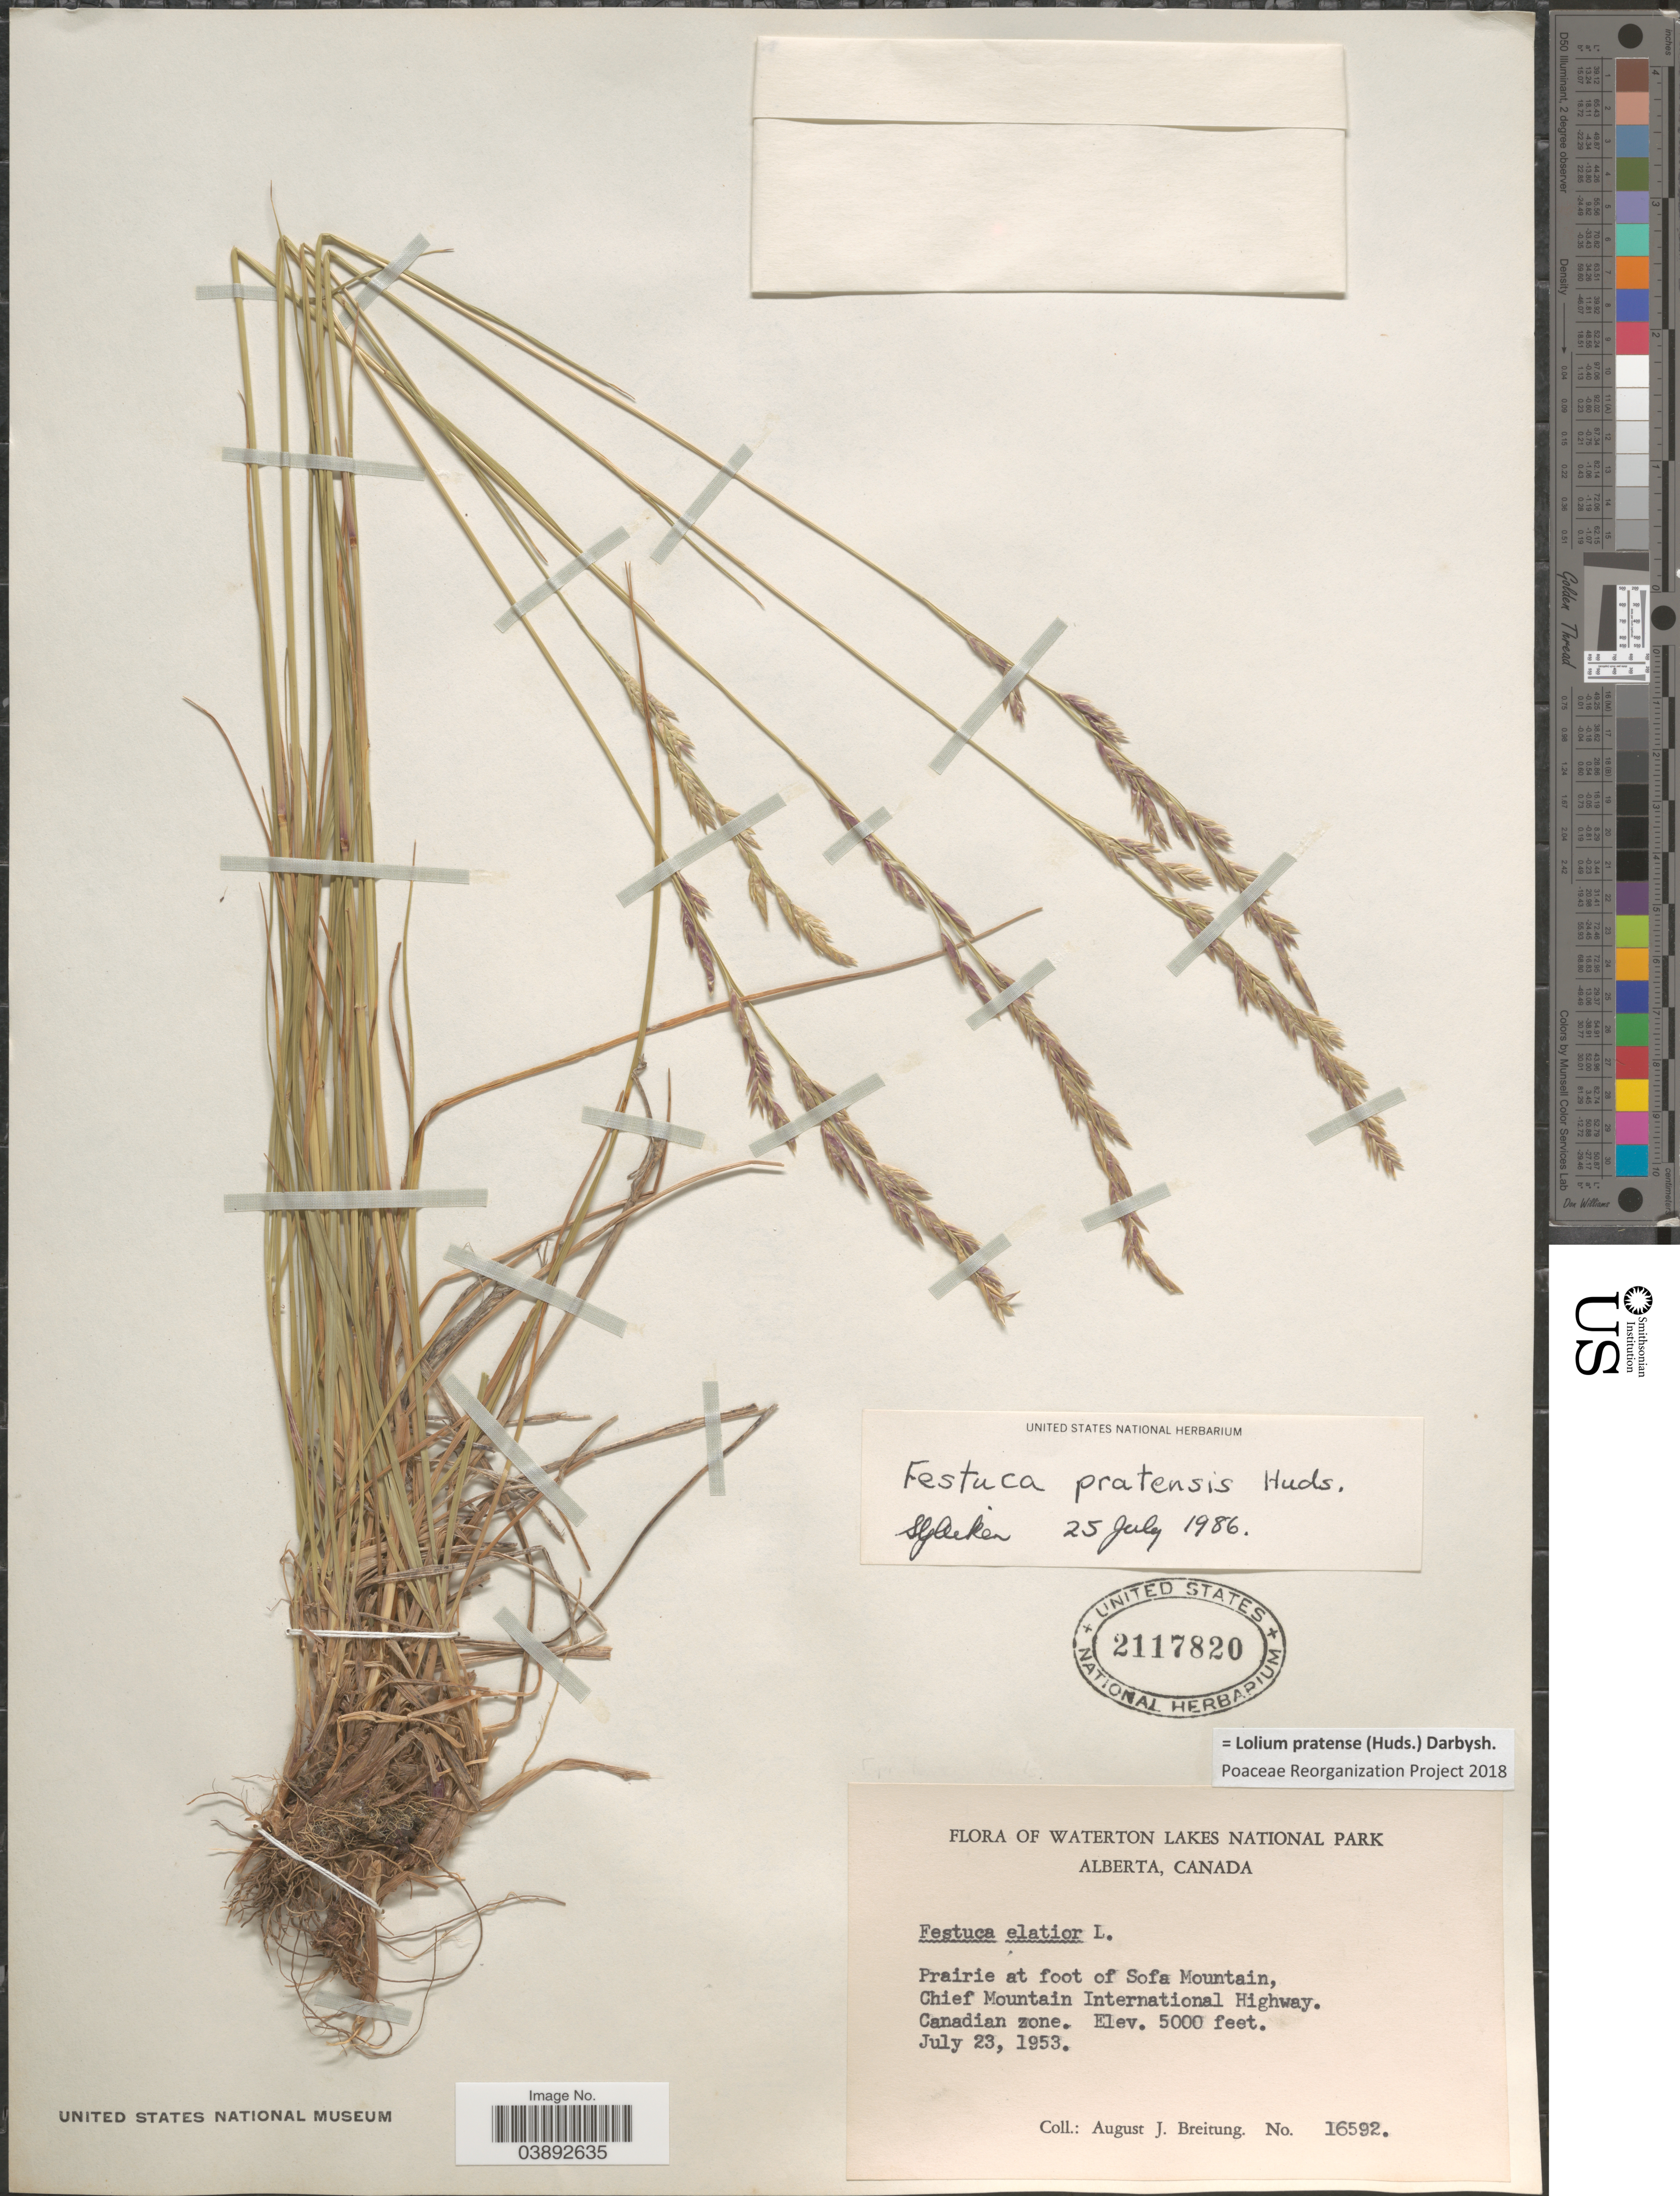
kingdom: Plantae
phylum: Tracheophyta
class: Liliopsida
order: Poales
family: Poaceae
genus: Lolium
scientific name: Lolium pratense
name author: (Huds.) Darbysh.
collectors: A. Breitung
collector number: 16592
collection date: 1953-07-23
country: Canada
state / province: Alberta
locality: Waterton Lakes National Park. Prairie at foot of Sofa Mountain, Chief Mountain International Highway. Canadian zone.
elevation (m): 1524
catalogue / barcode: US 2117820